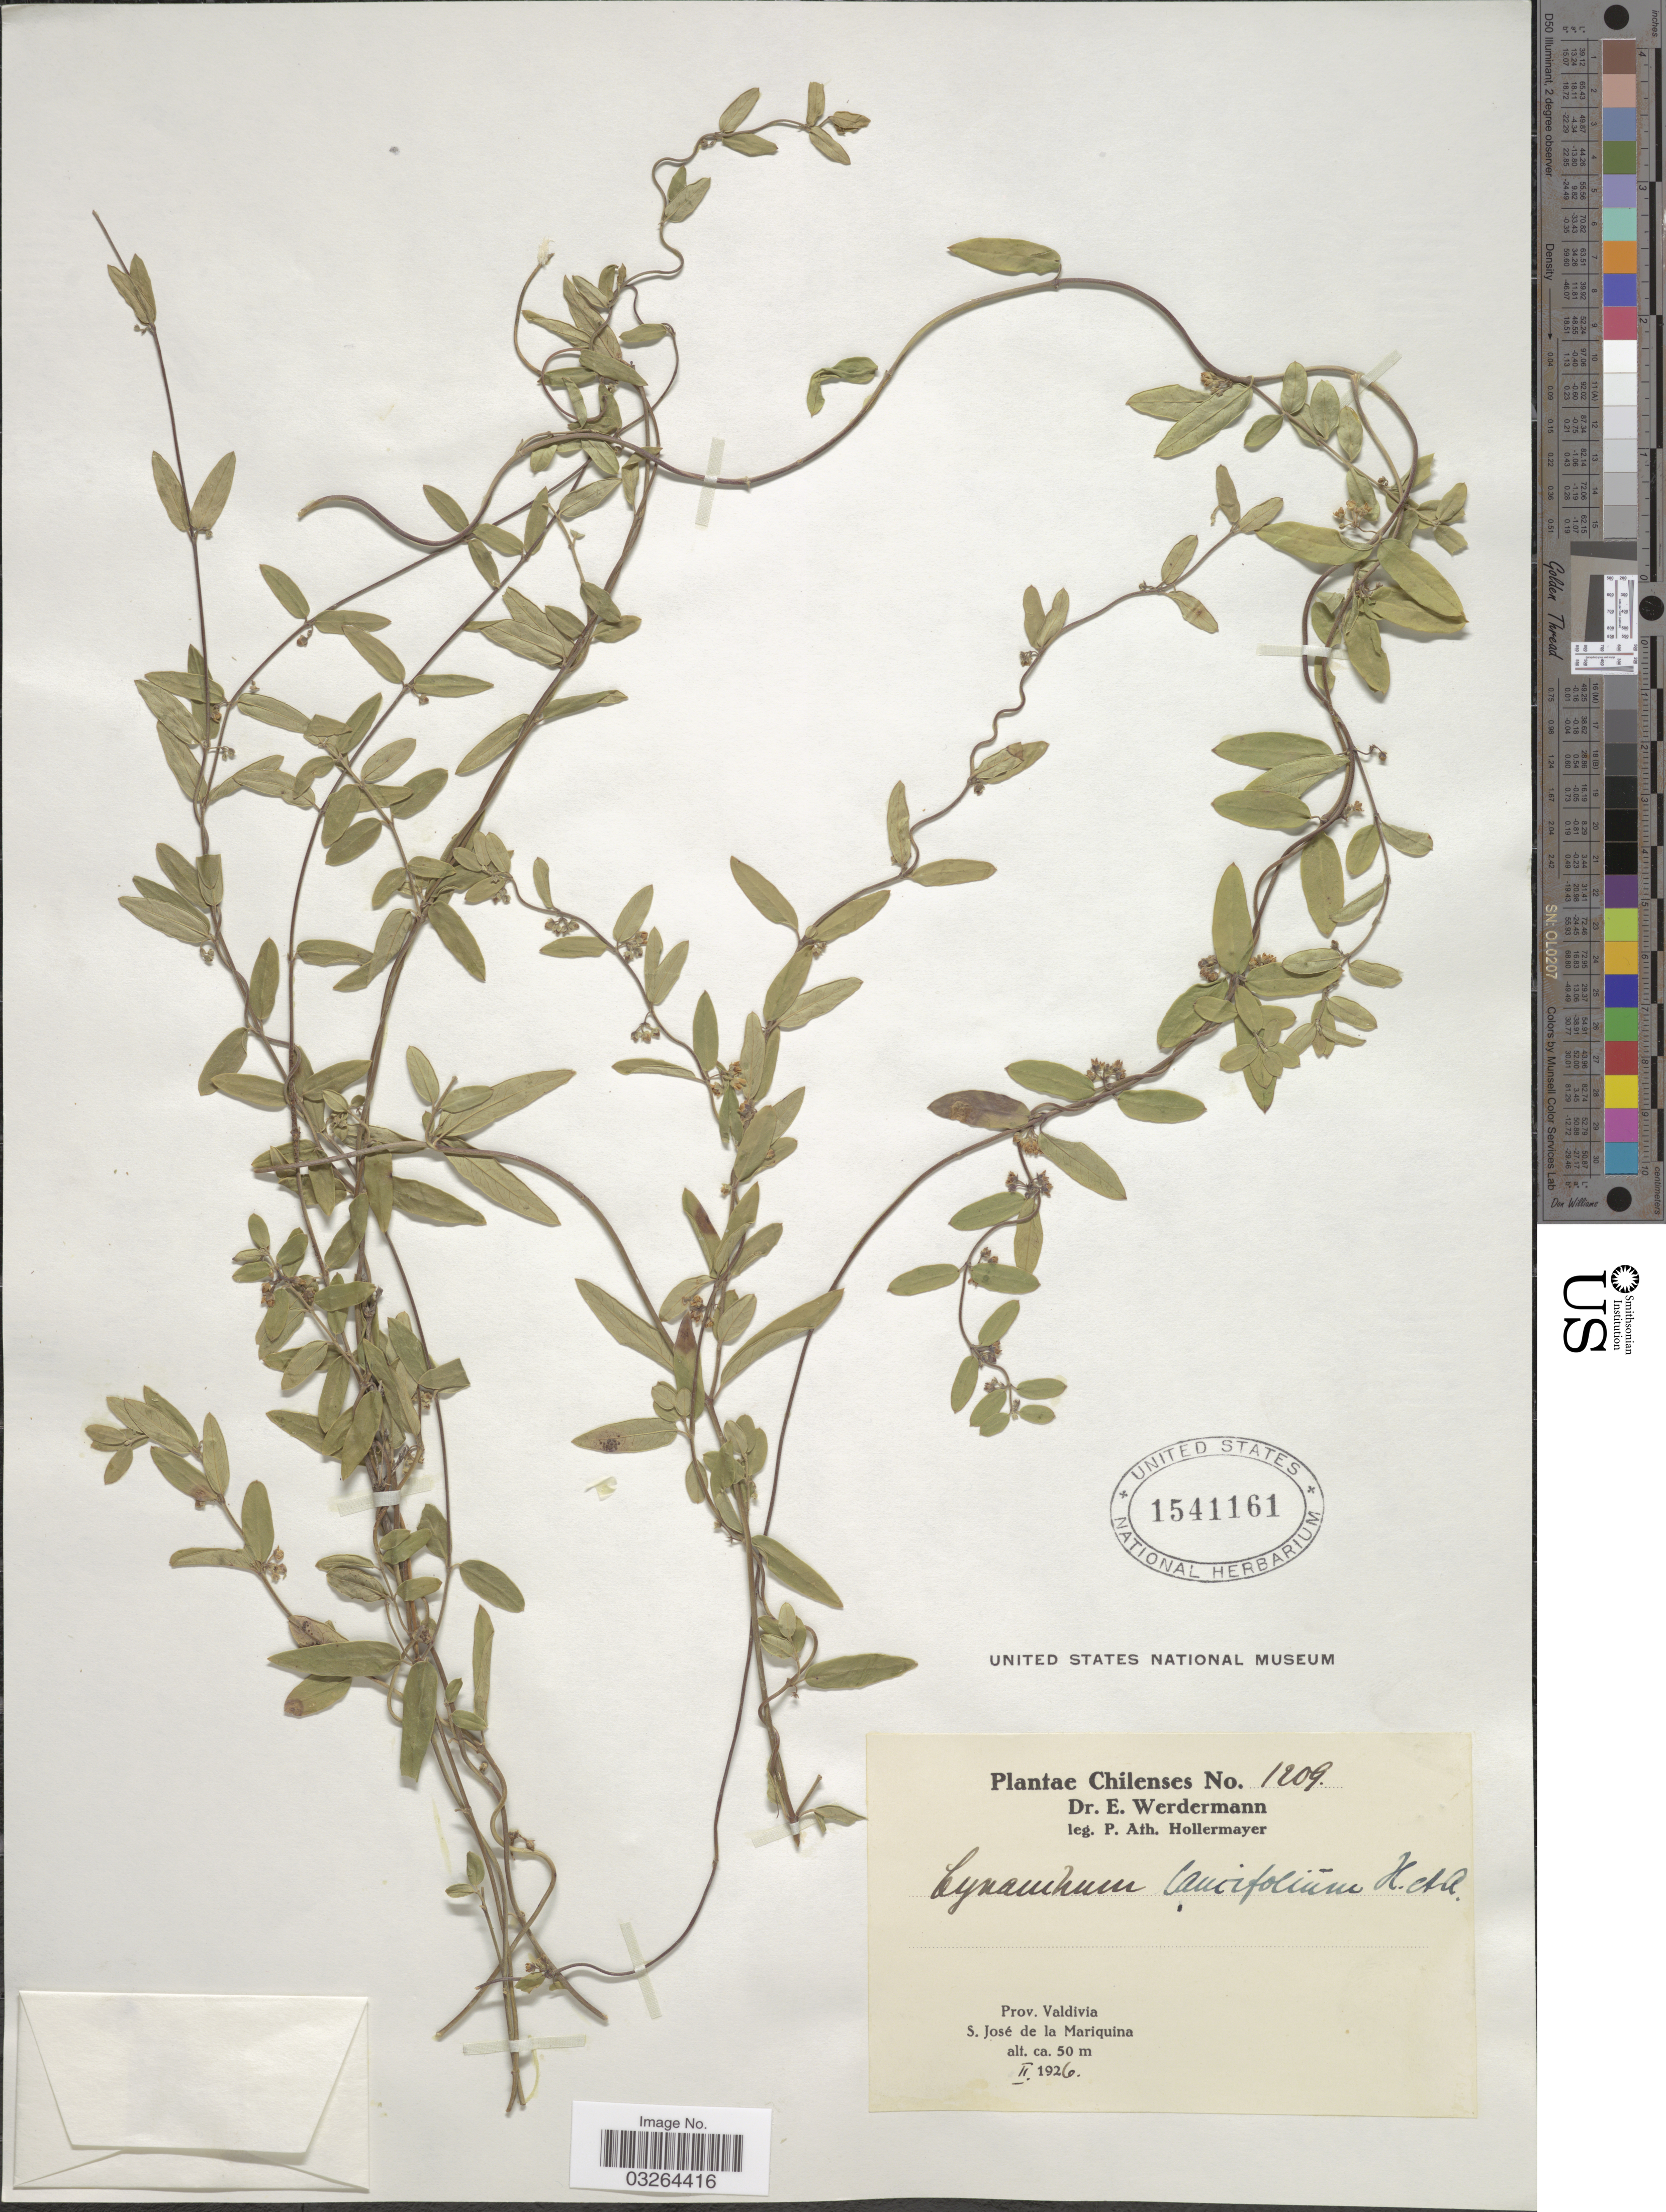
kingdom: Plantae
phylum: Tracheophyta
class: Magnoliopsida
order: Gentianales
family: Apocynaceae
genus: Cynanchum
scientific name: Cynanchum lancifolium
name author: Schumach. & Thonn.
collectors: P. Hollermayer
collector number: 1209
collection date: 1926-02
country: Chile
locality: Prov. Valdivia, S. José de la Mariquina.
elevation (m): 50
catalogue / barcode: US 1541161